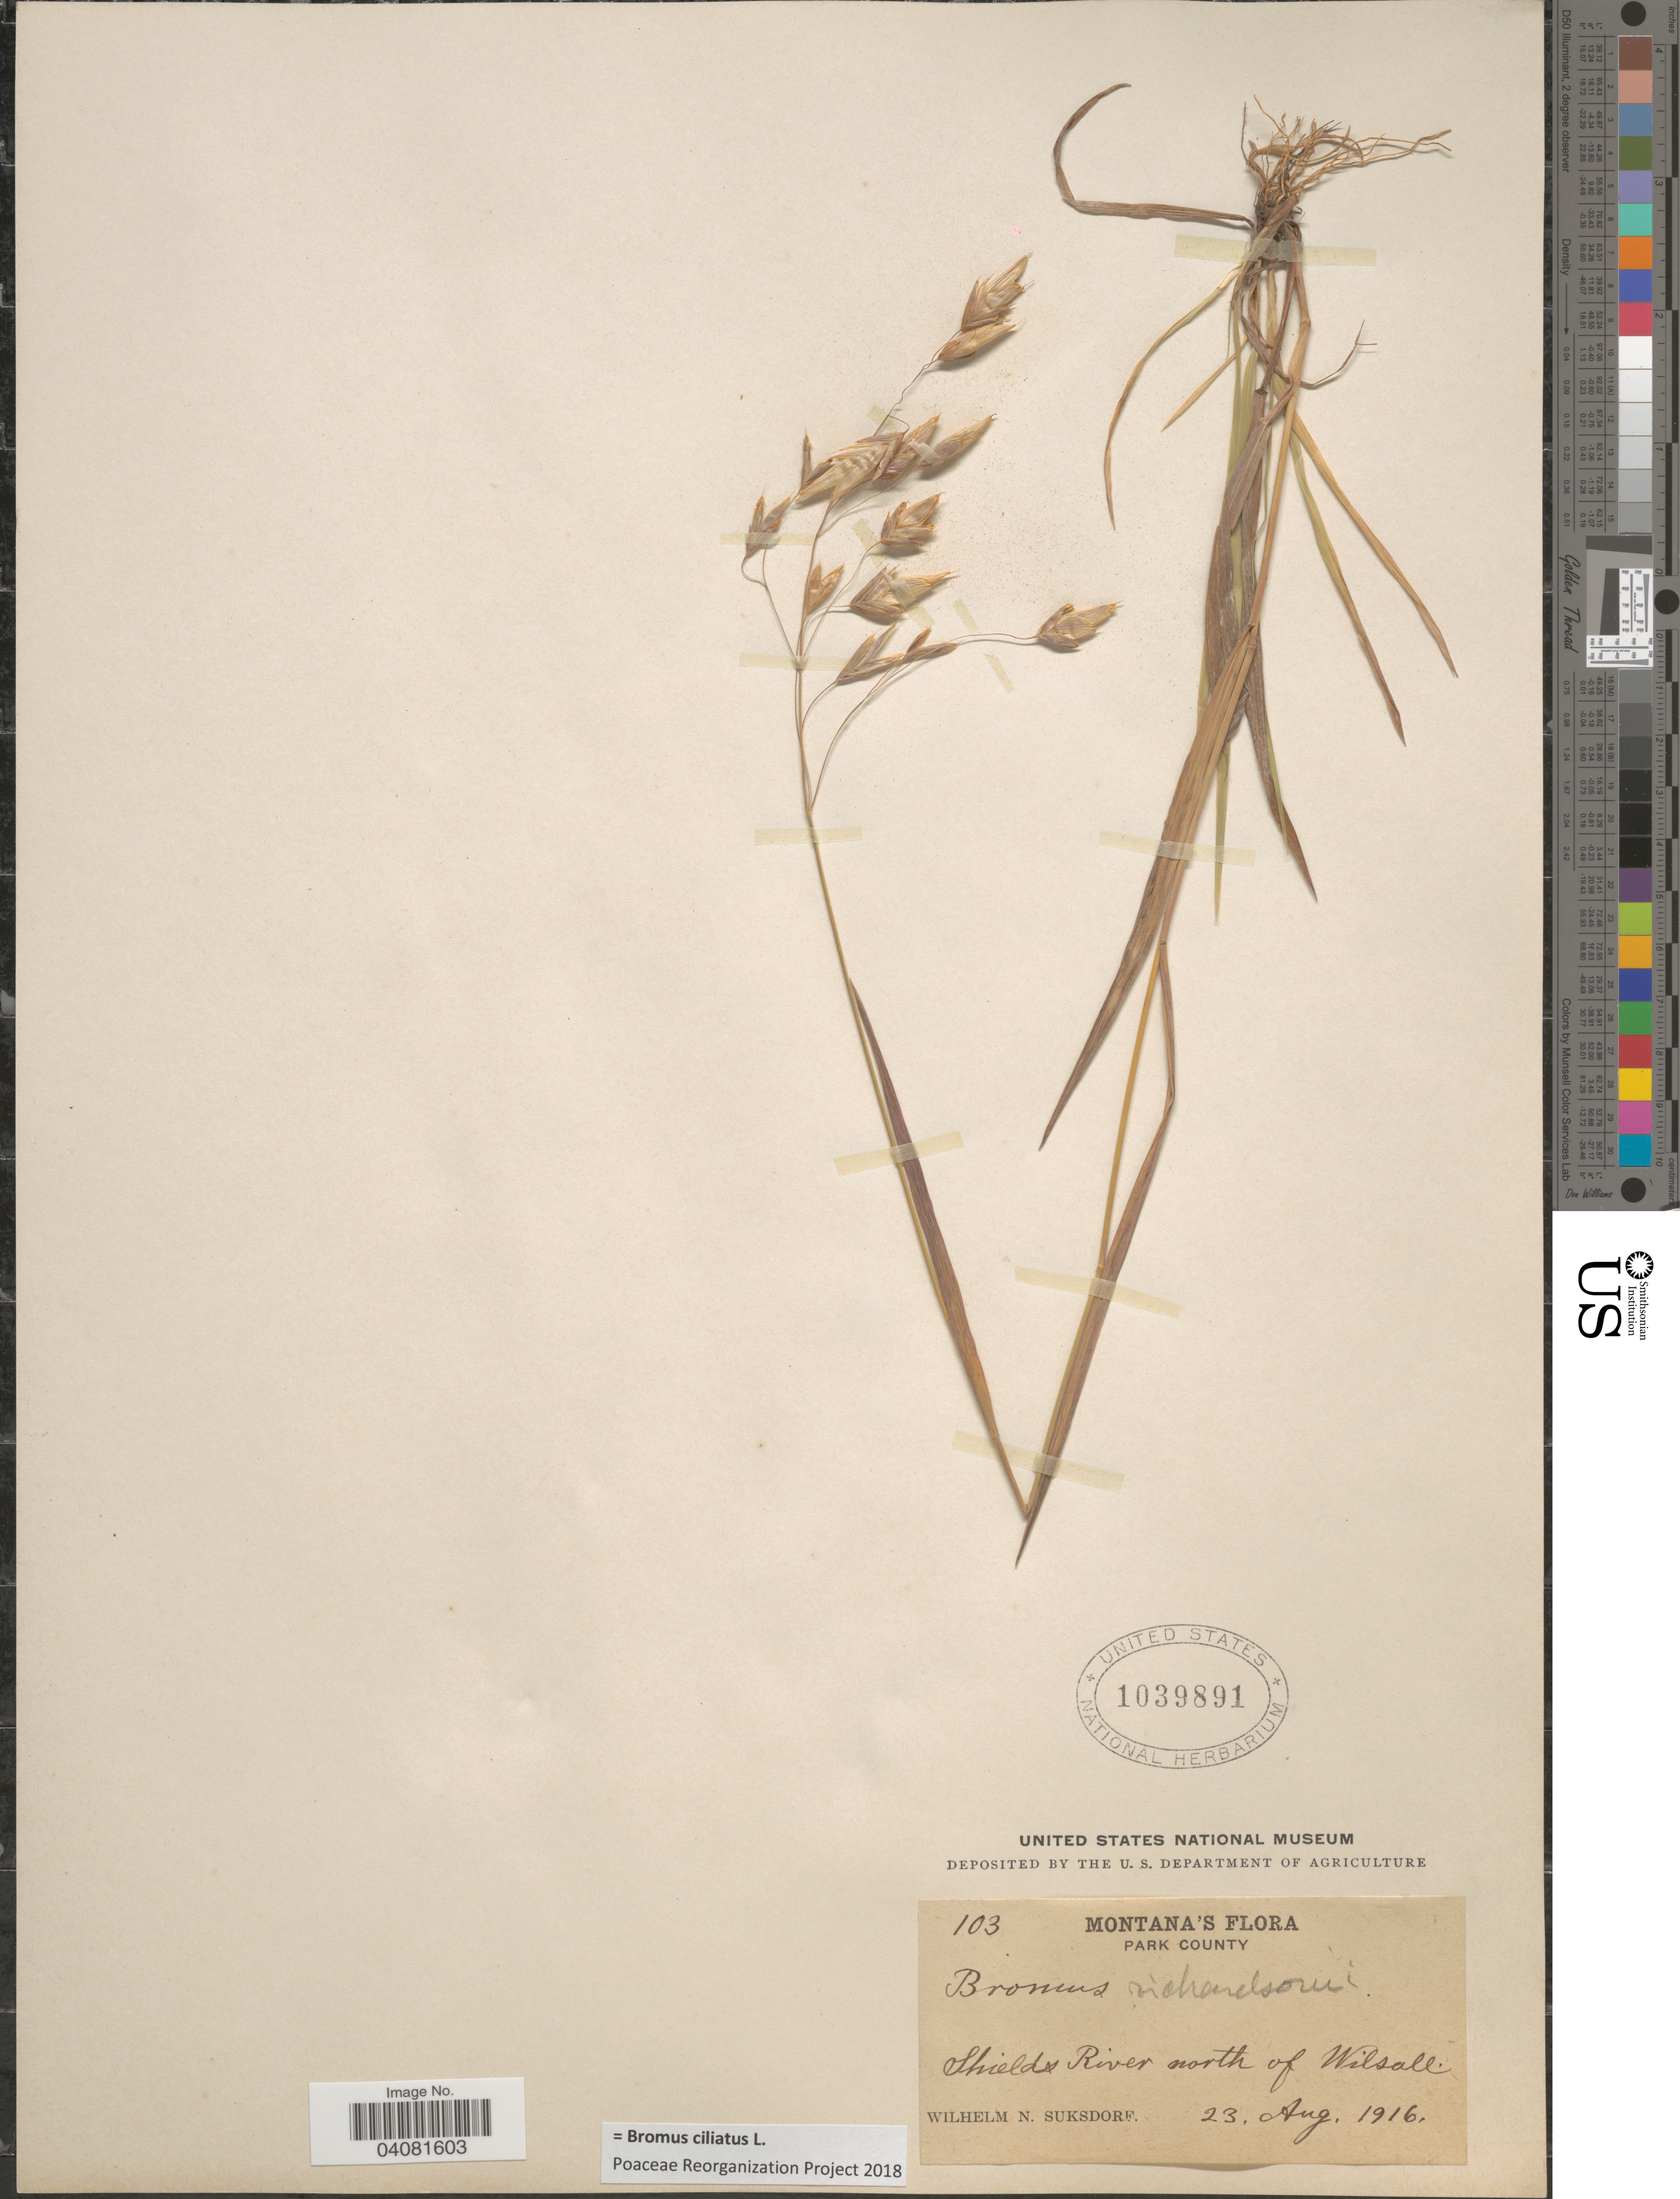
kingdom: Plantae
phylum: Tracheophyta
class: Liliopsida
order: Poales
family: Poaceae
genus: Bromus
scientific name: Bromus ciliatus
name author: L.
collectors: W. N. Suksdorf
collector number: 103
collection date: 1916-08-23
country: United States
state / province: Montana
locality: Park County. Shields River north of Wilsall.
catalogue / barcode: US 1039891